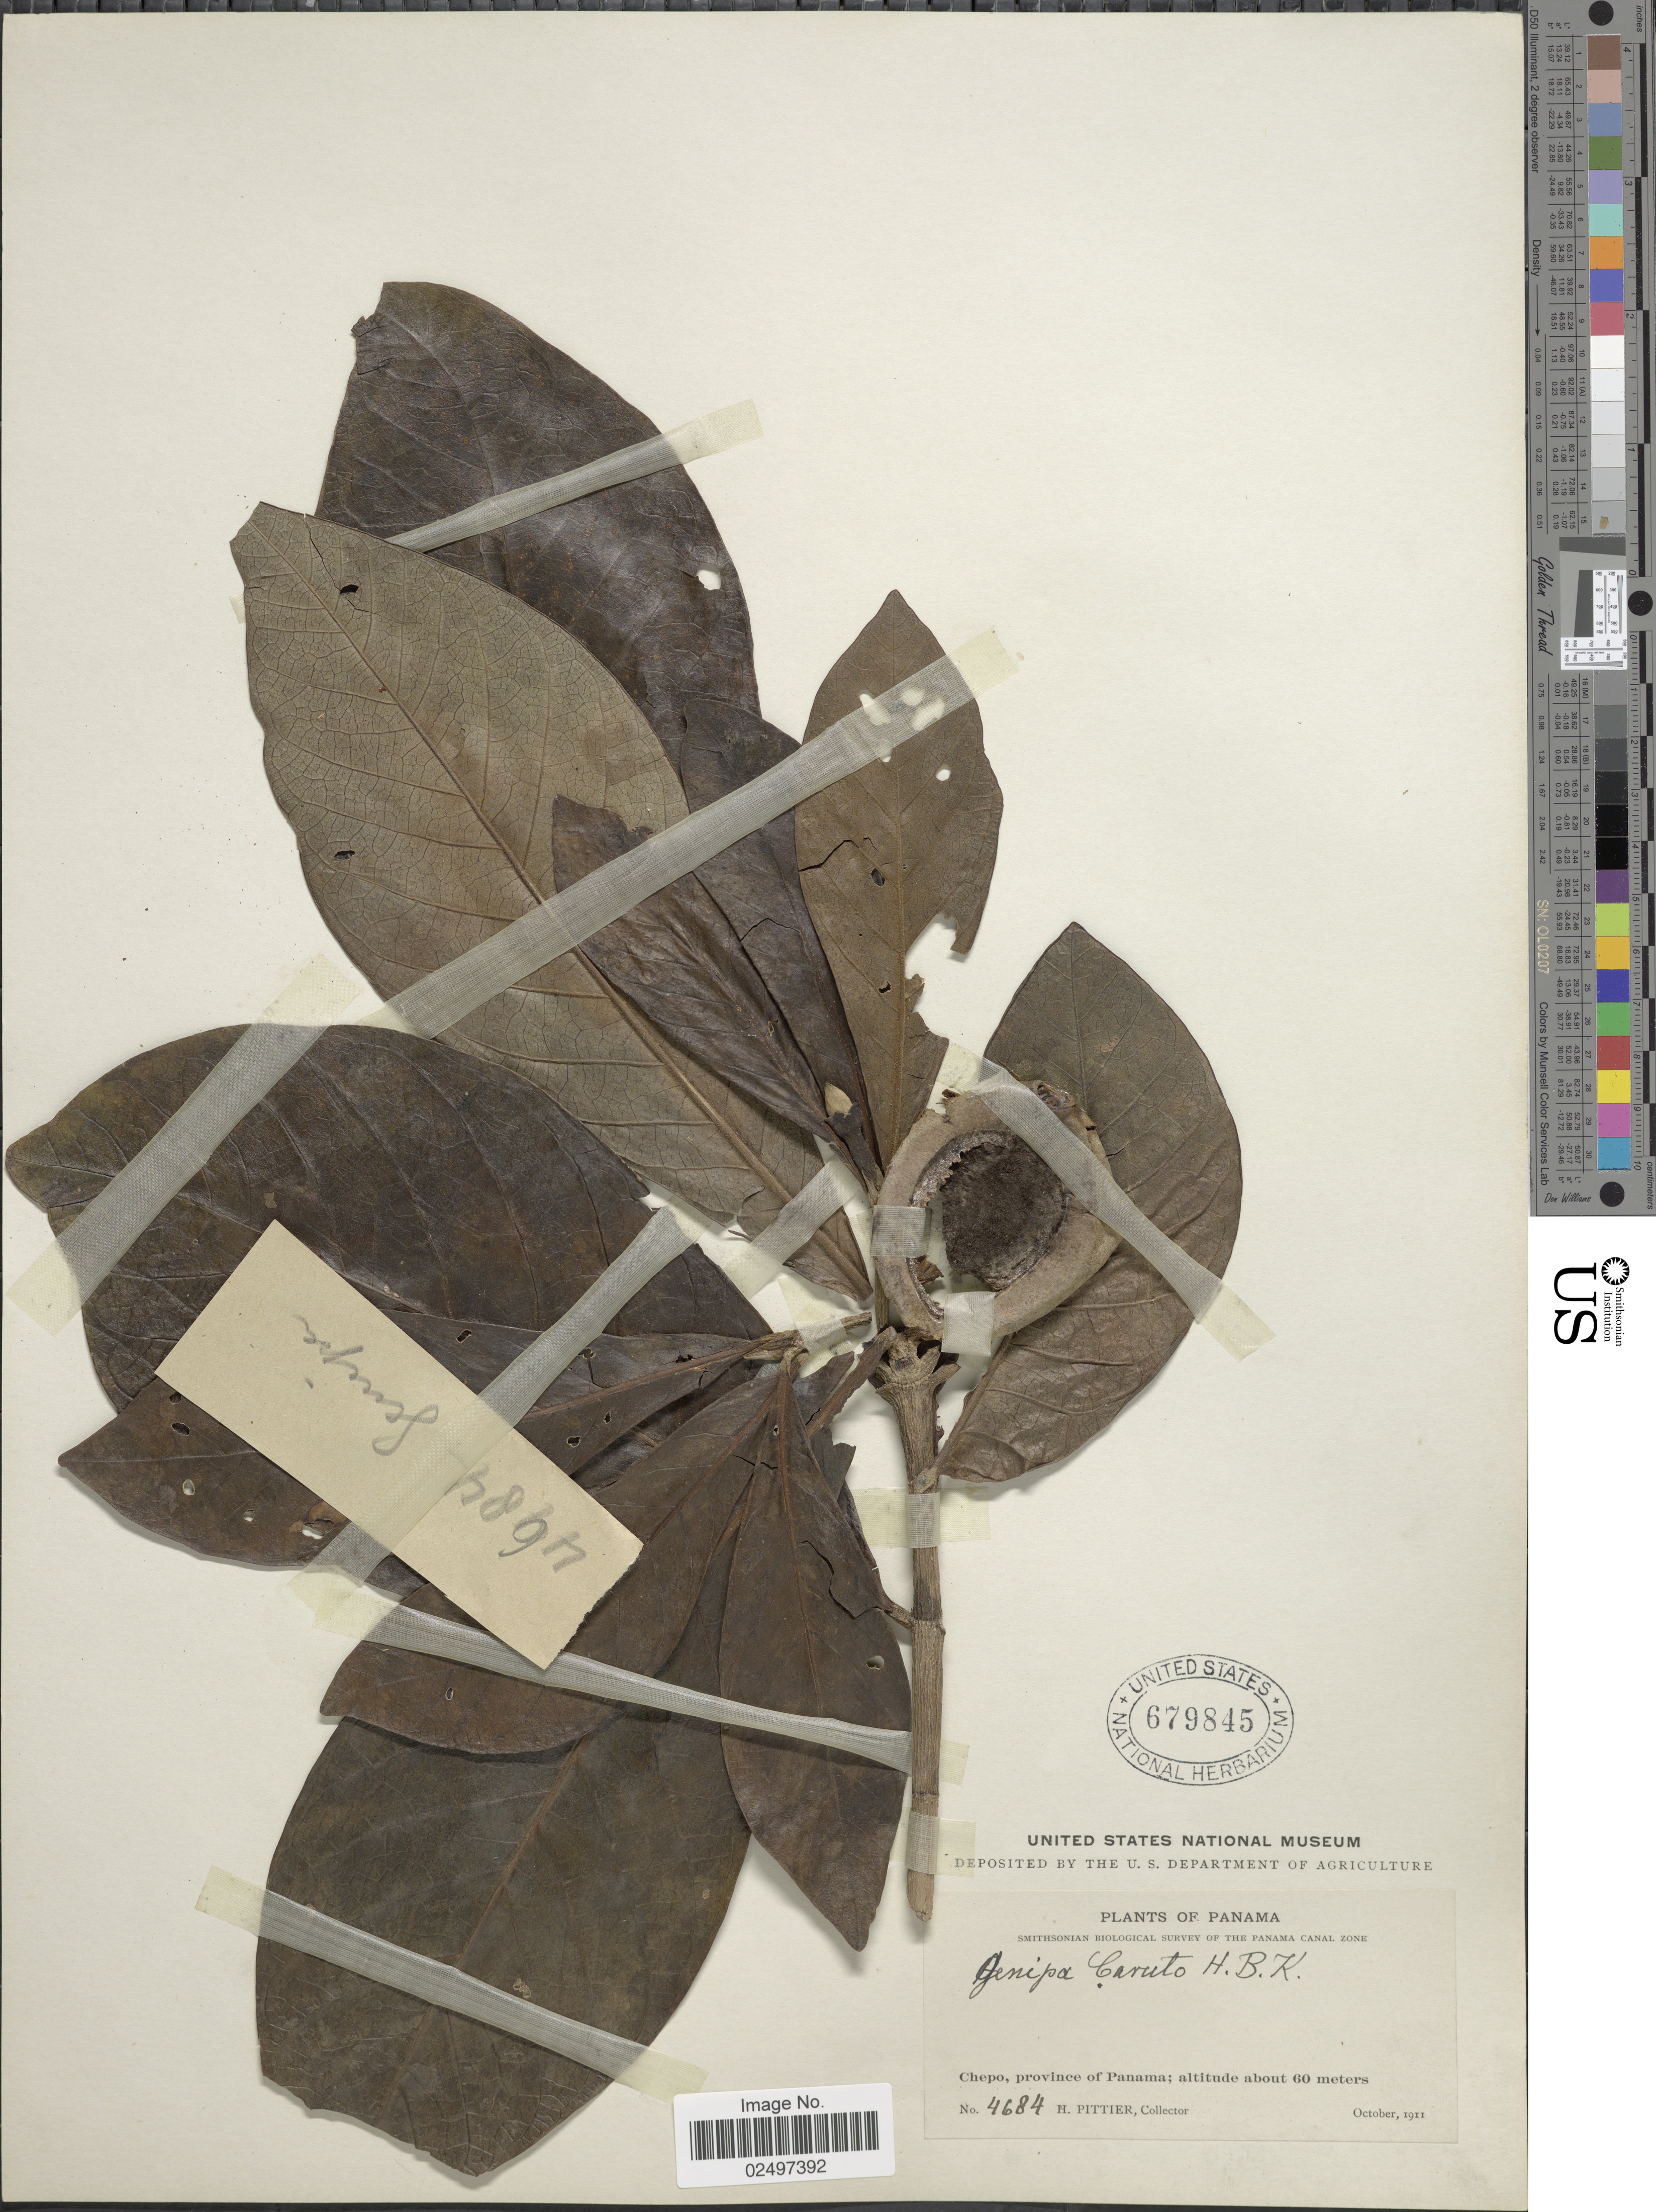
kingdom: Plantae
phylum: Tracheophyta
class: Magnoliopsida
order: Gentianales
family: Rubiaceae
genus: Genipa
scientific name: Genipa americana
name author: L.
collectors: H. F. Pittier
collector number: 4684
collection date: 1911-10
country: Panama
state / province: Panamá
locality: Chepo, province of Panama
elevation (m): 60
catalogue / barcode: US 679845